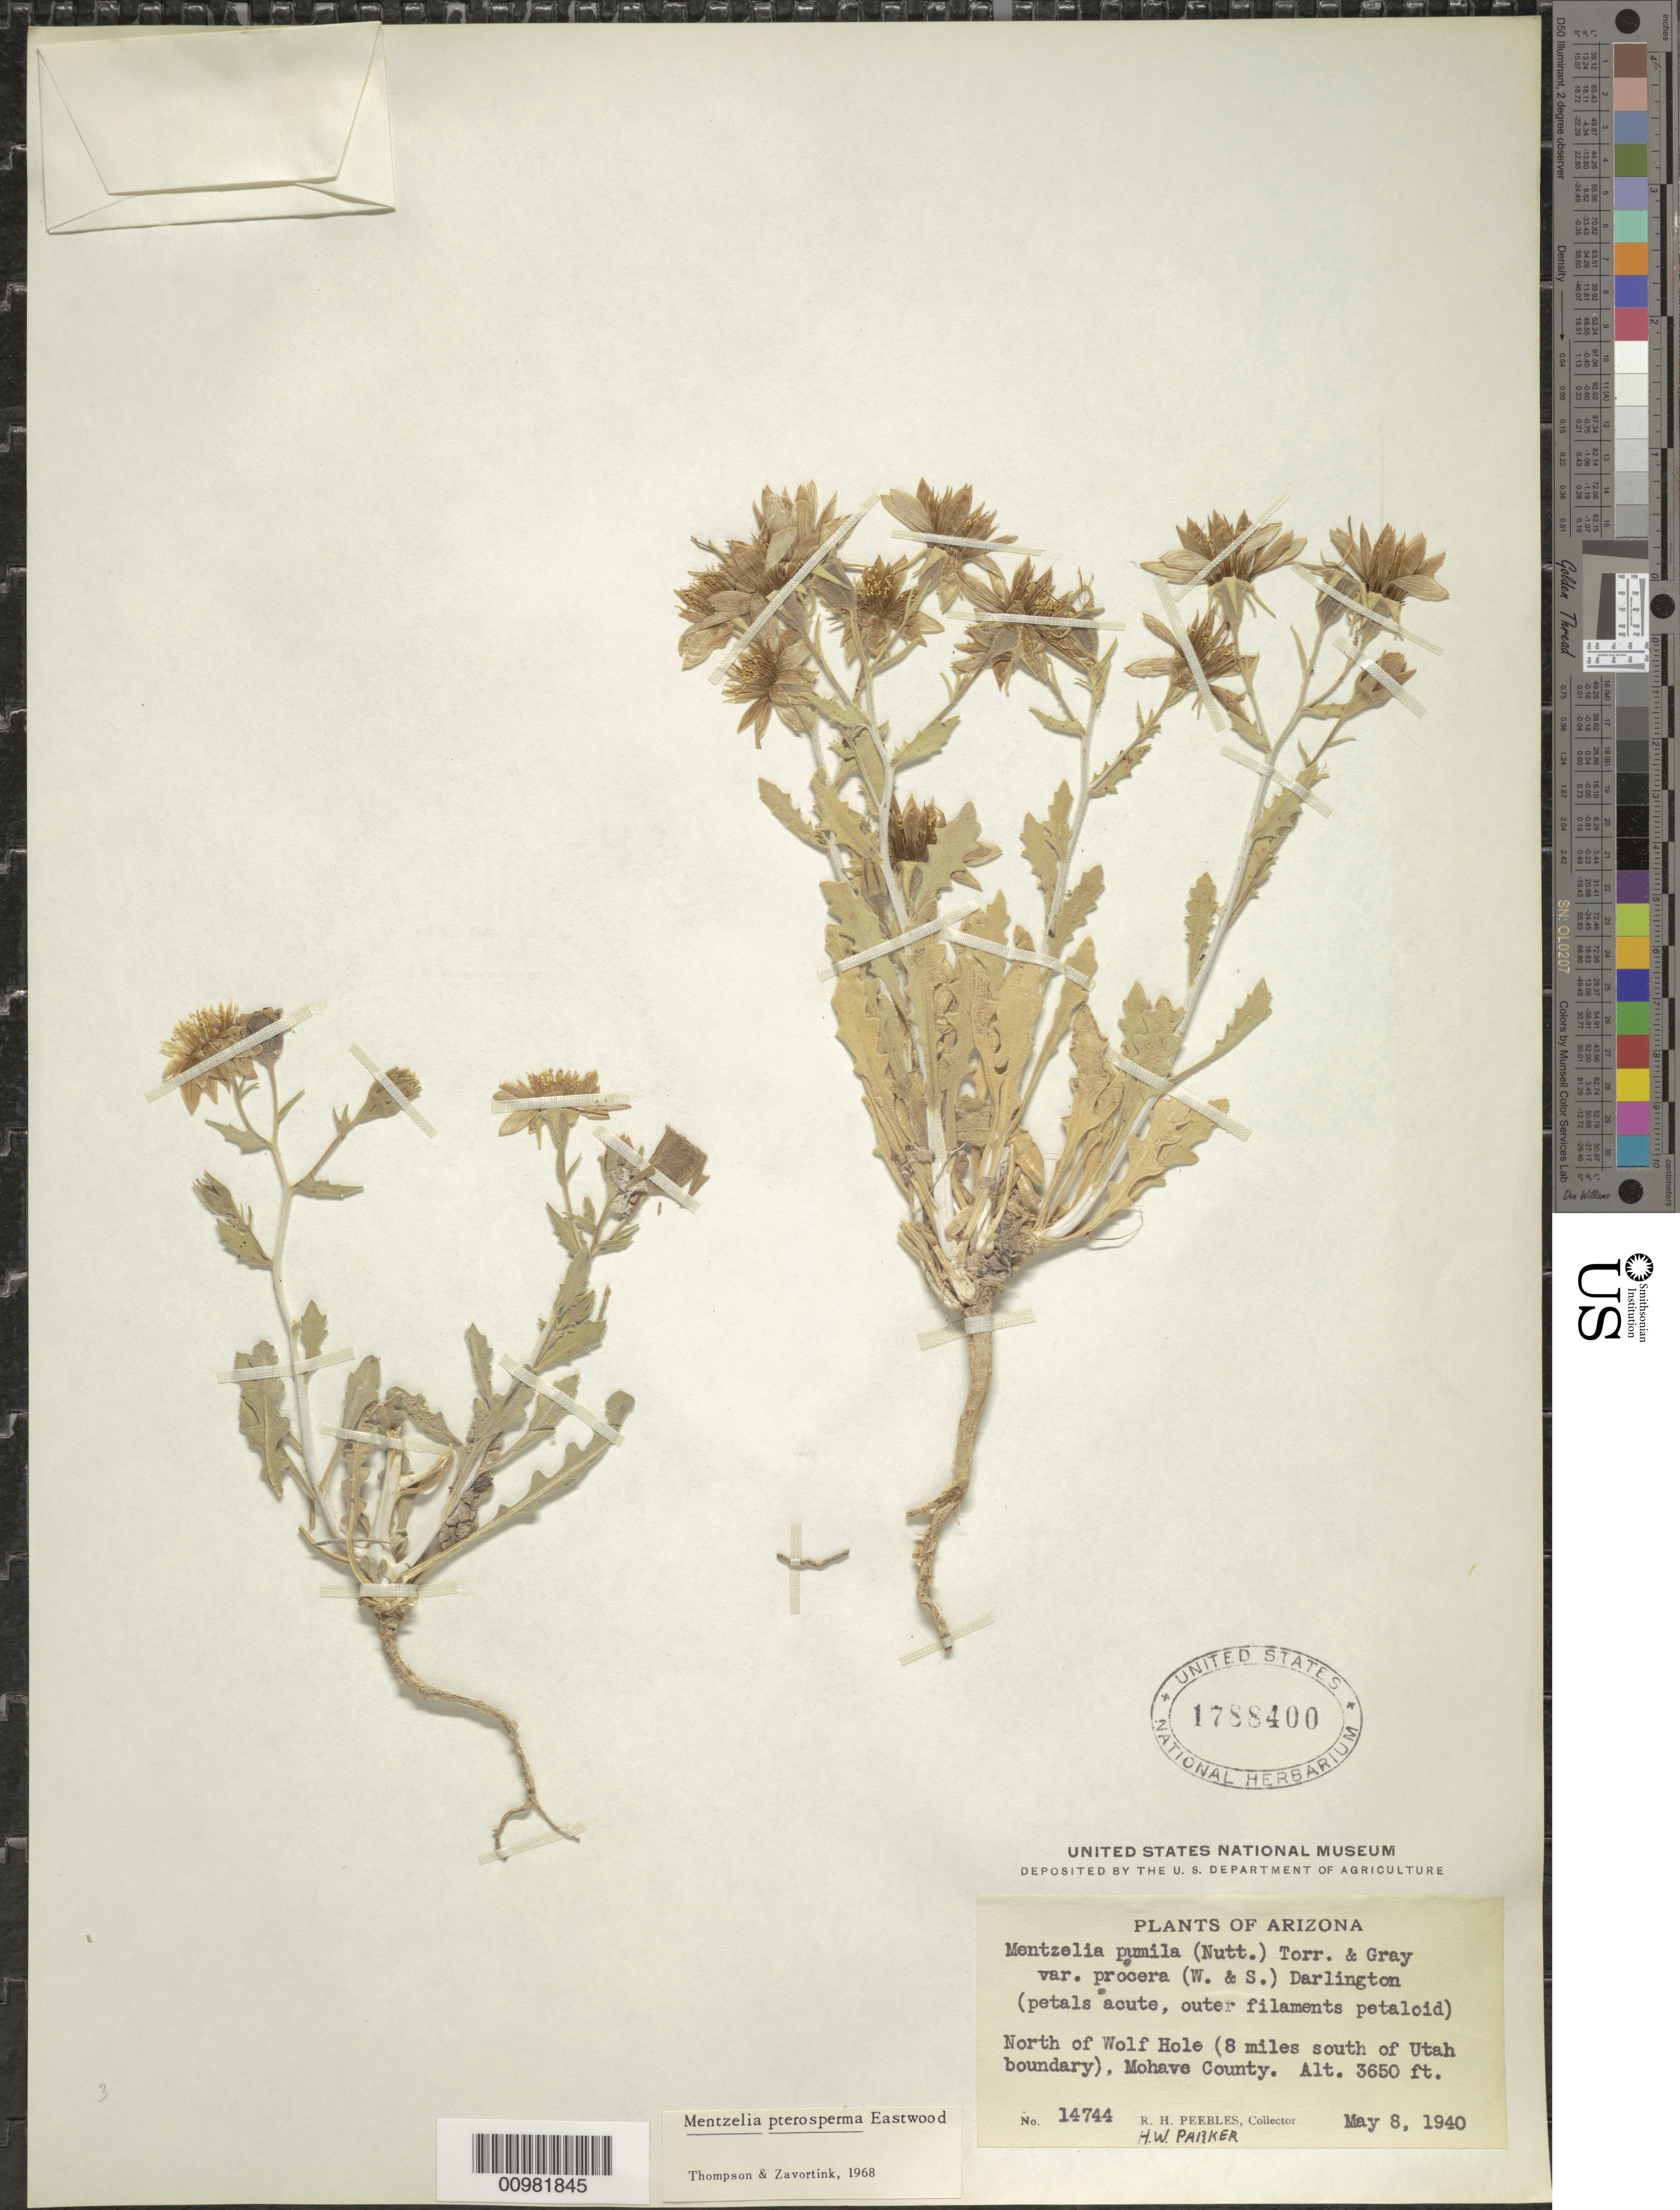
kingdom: Plantae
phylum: Tracheophyta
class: Magnoliopsida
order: Cornales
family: Loasaceae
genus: Mentzelia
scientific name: Mentzelia pterosperma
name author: Eastw.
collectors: R. H. Peebles & H. W. Parker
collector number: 14744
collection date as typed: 08 May 1940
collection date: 1940-05-08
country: United States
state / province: Arizona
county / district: Mohave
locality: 8 mi. S of Utah boundary, N of Wolf Hole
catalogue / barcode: US 1788400